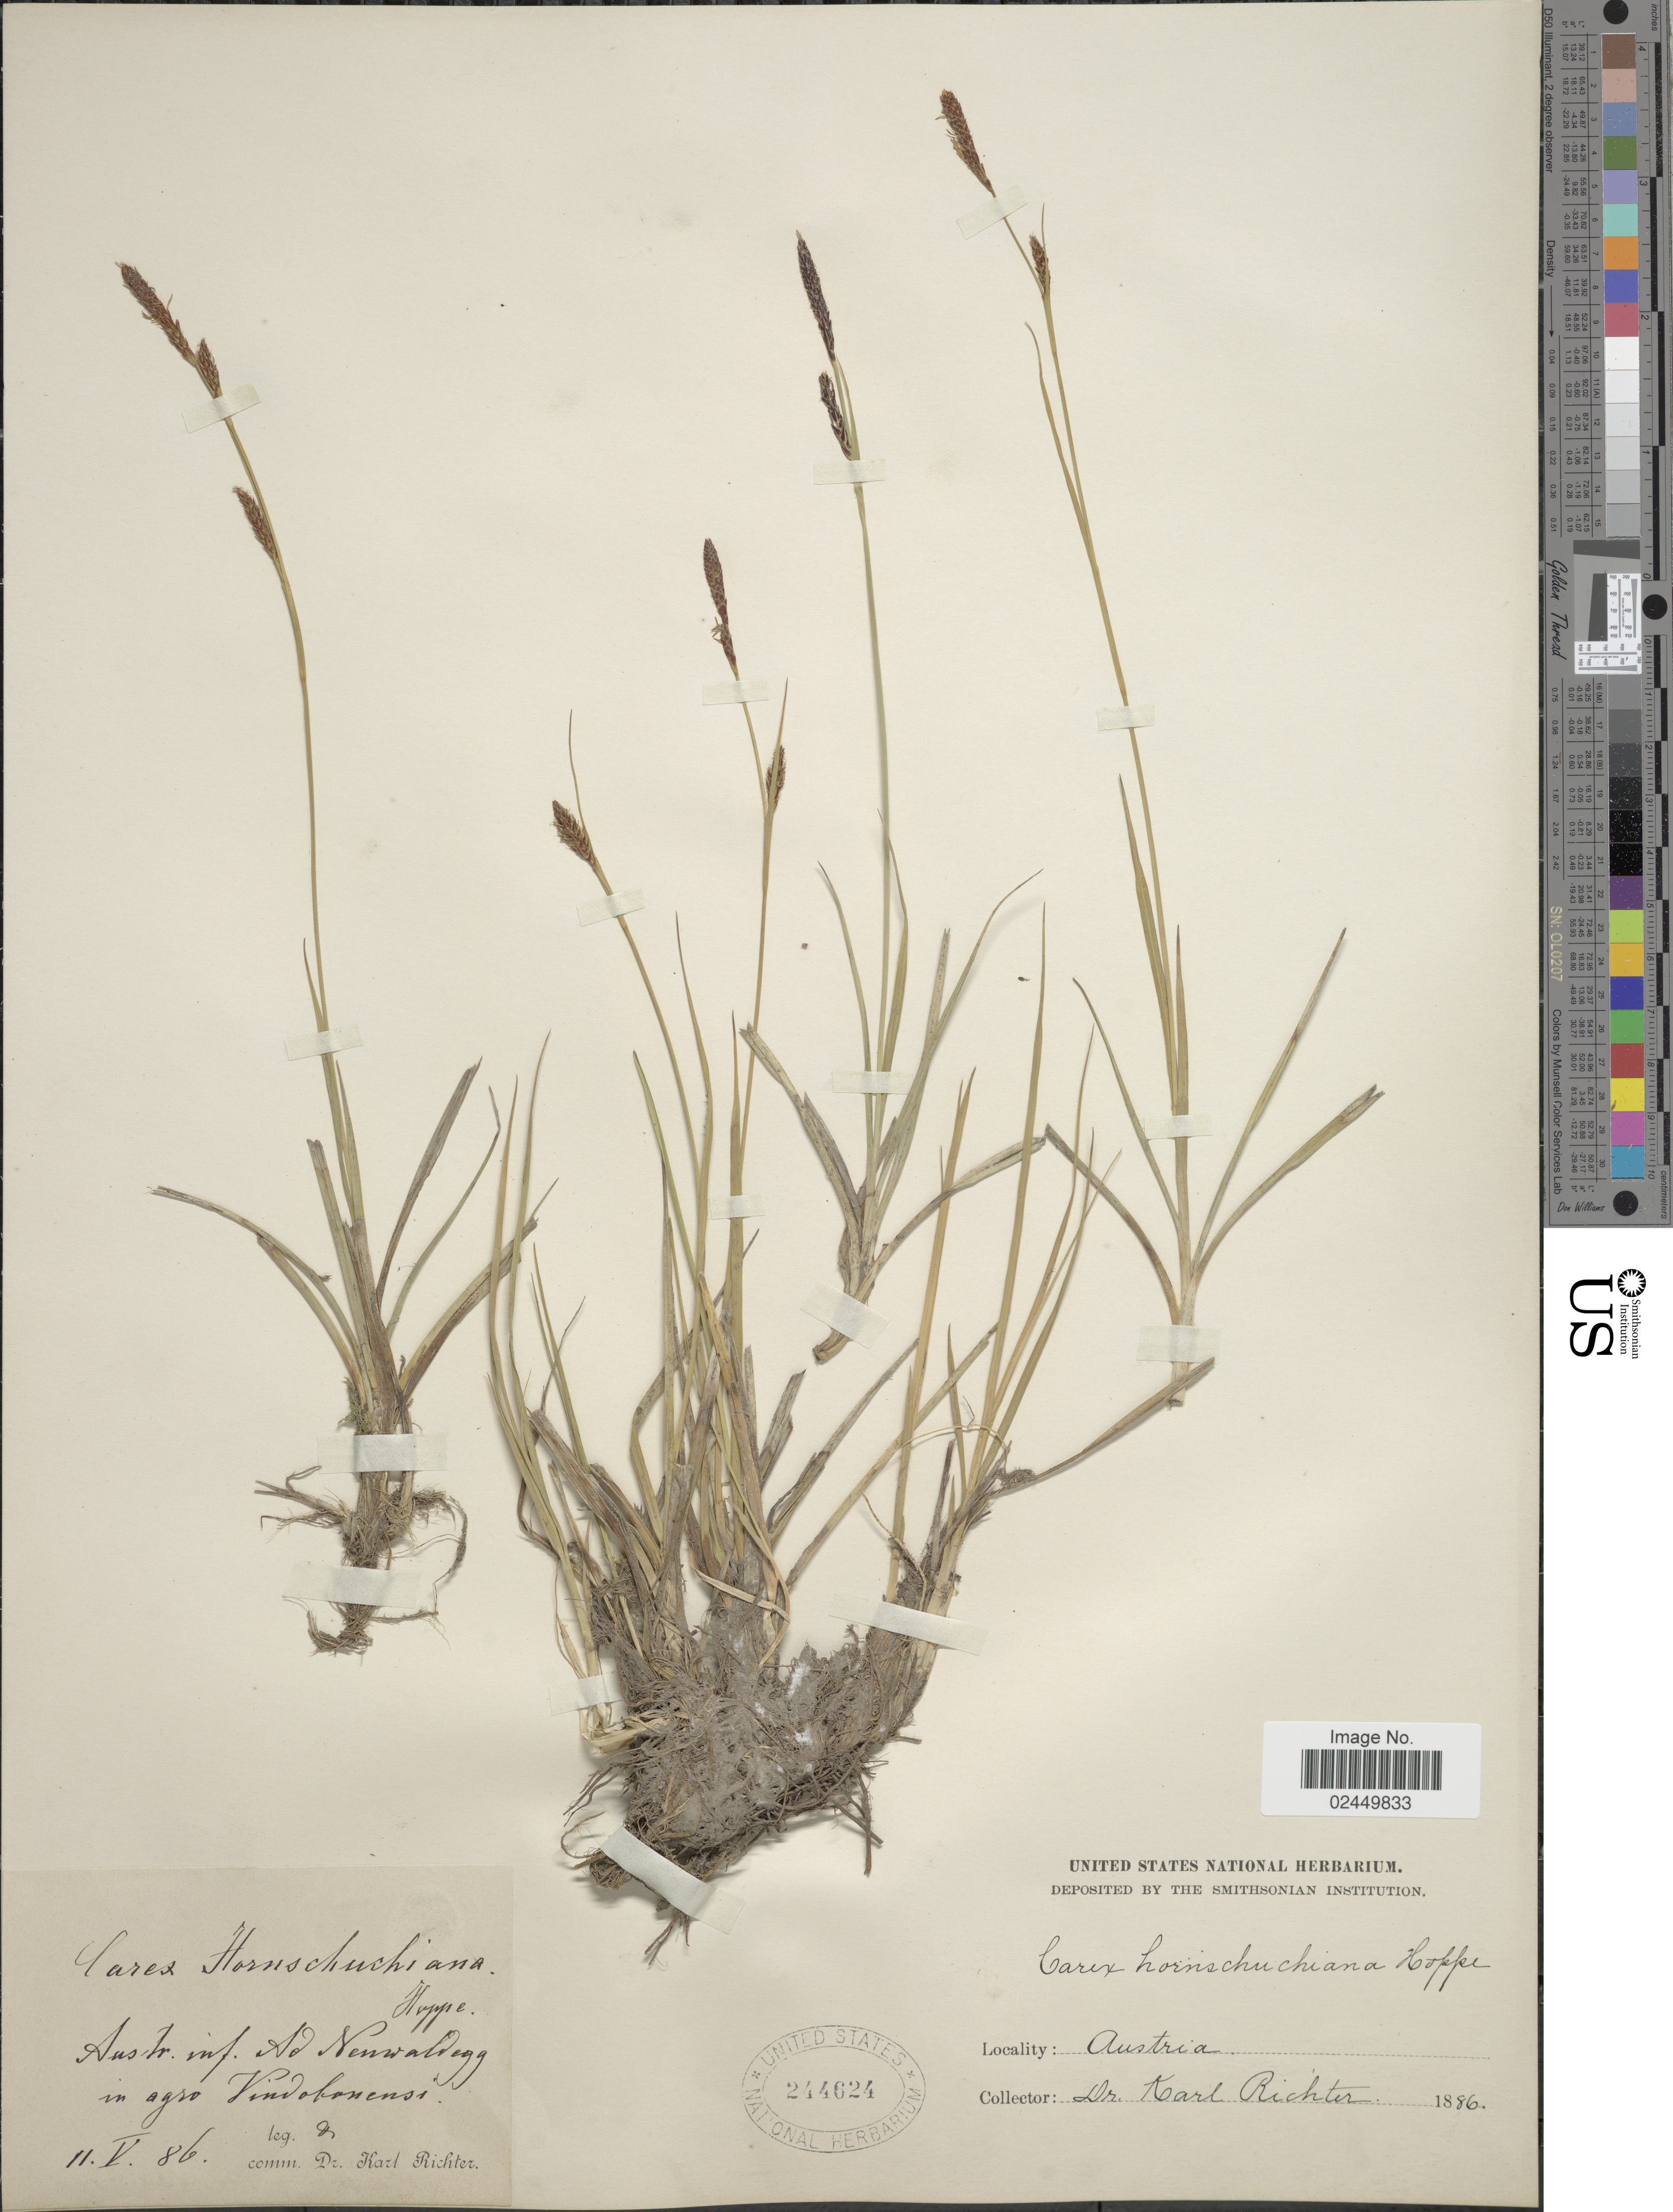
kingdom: Plantae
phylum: Tracheophyta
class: Liliopsida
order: Poales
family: Cyperaceae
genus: Carex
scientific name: Carex hostiana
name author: DC.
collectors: K. Richter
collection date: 1886-05-11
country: Austria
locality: Austr. inf. Ad Nenwaldegg in agro Vindobanensi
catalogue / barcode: US 244624